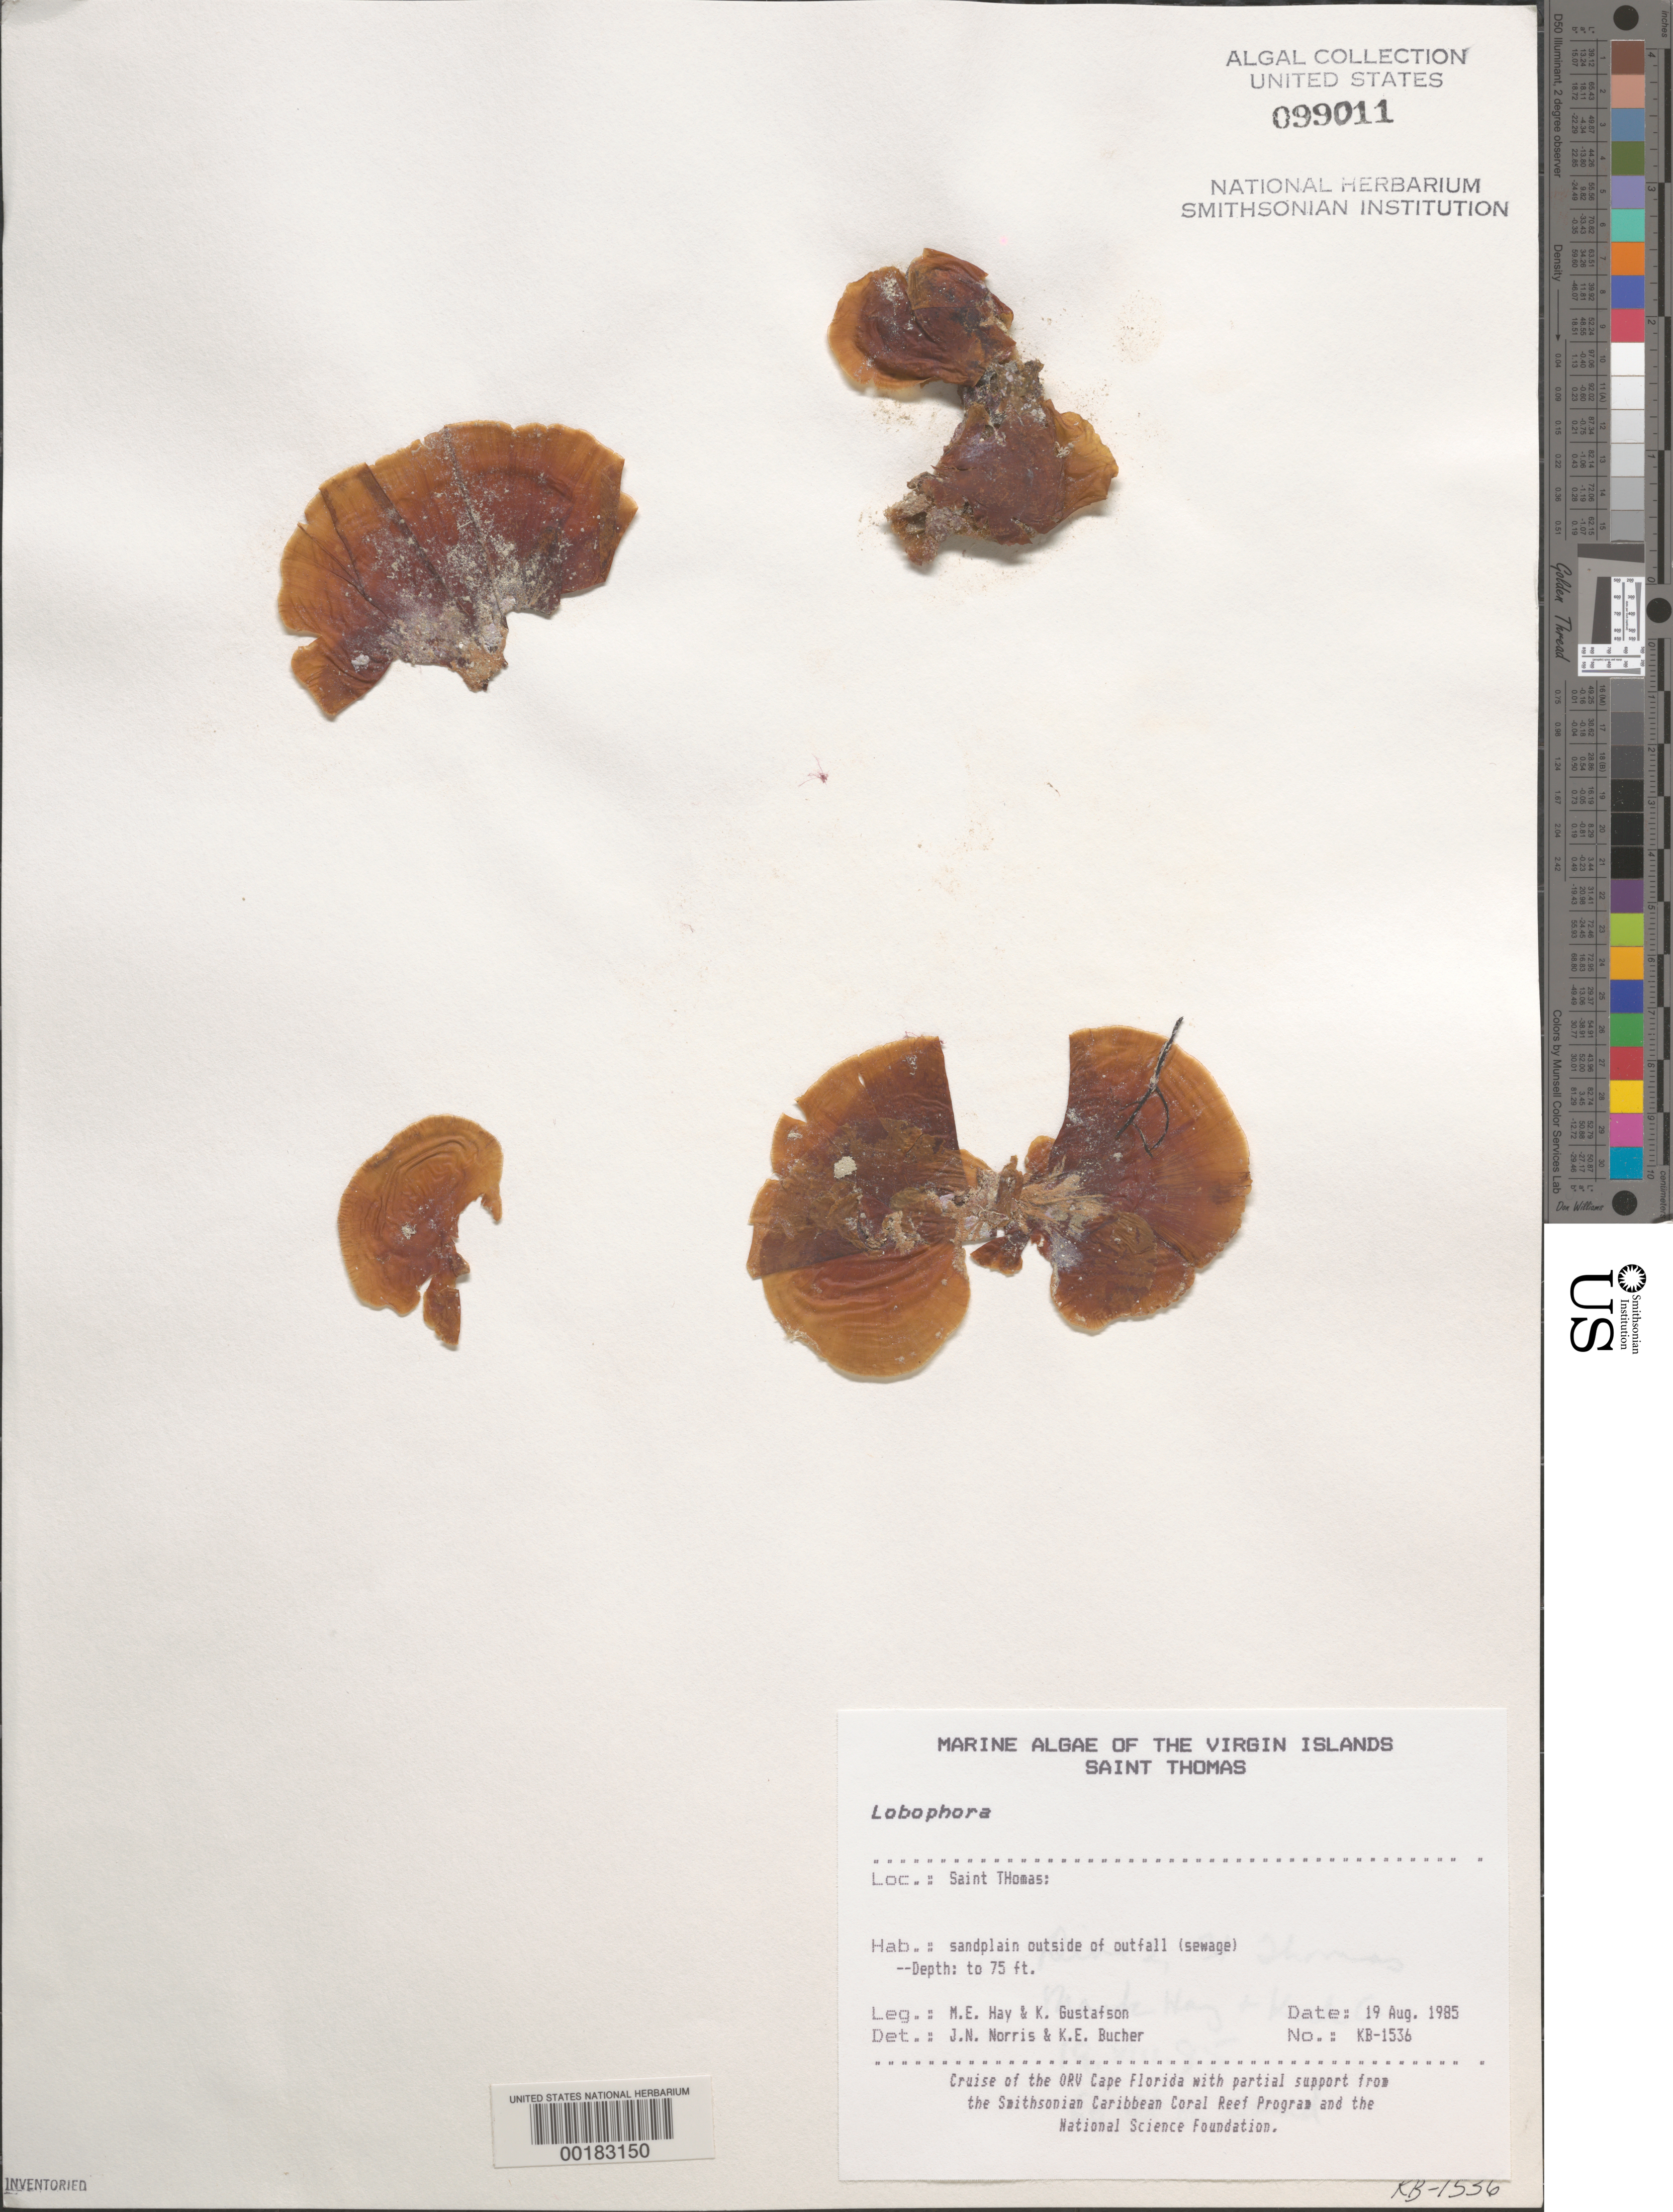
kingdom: Chromista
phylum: Ochrophyta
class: Phaeophyceae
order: Dictyotales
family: Dictyotaceae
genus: Lobophora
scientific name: Lobophora sp.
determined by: Norris, J. N.; Bucher, K. E.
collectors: M. E. Hay & K. Gustafson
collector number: KB-1536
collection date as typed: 19 Aug 1985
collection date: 1985-08-19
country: U.S. Virgin Islands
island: St. Thomas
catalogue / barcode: US 99011